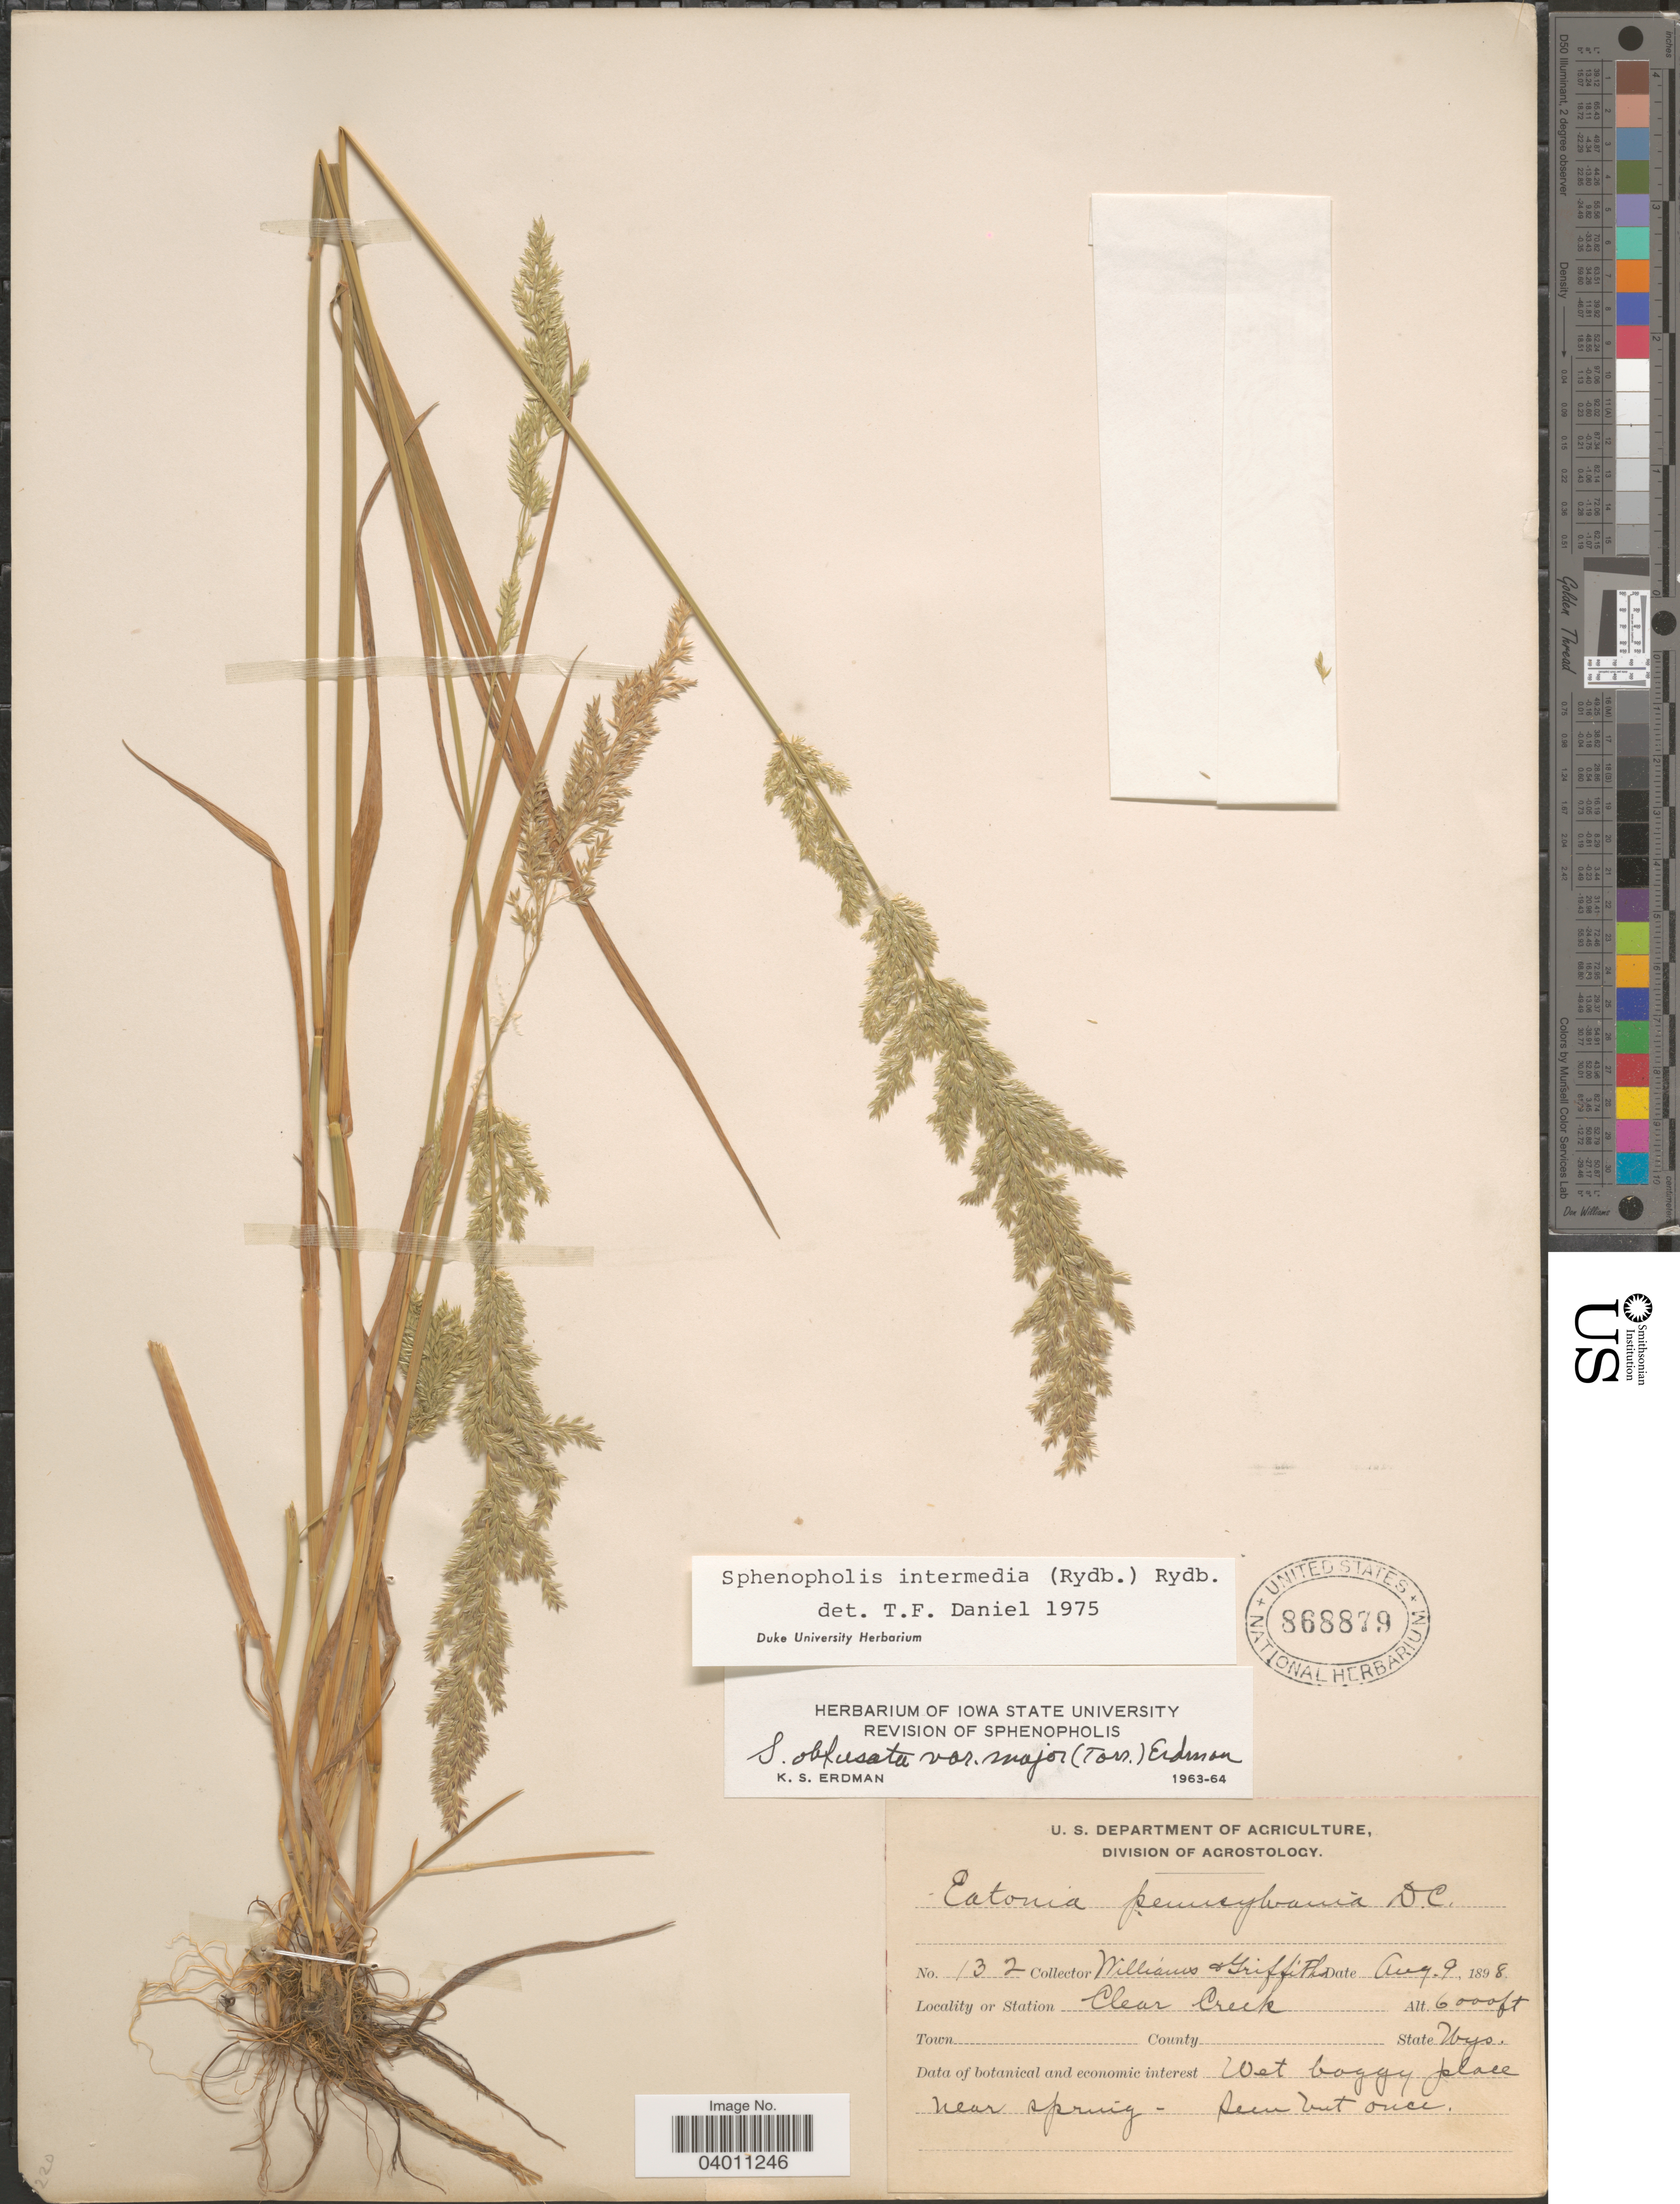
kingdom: Plantae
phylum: Tracheophyta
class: Liliopsida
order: Poales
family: Poaceae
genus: Sphenopholis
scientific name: Sphenopholis intermedia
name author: (Rydb.) Rydb.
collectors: -- Williams & -- Griffiths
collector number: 132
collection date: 1898-08-09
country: United States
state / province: Wyoming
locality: Station Clear Creek. Wet boggy place near spring.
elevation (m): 1829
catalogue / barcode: US 868879